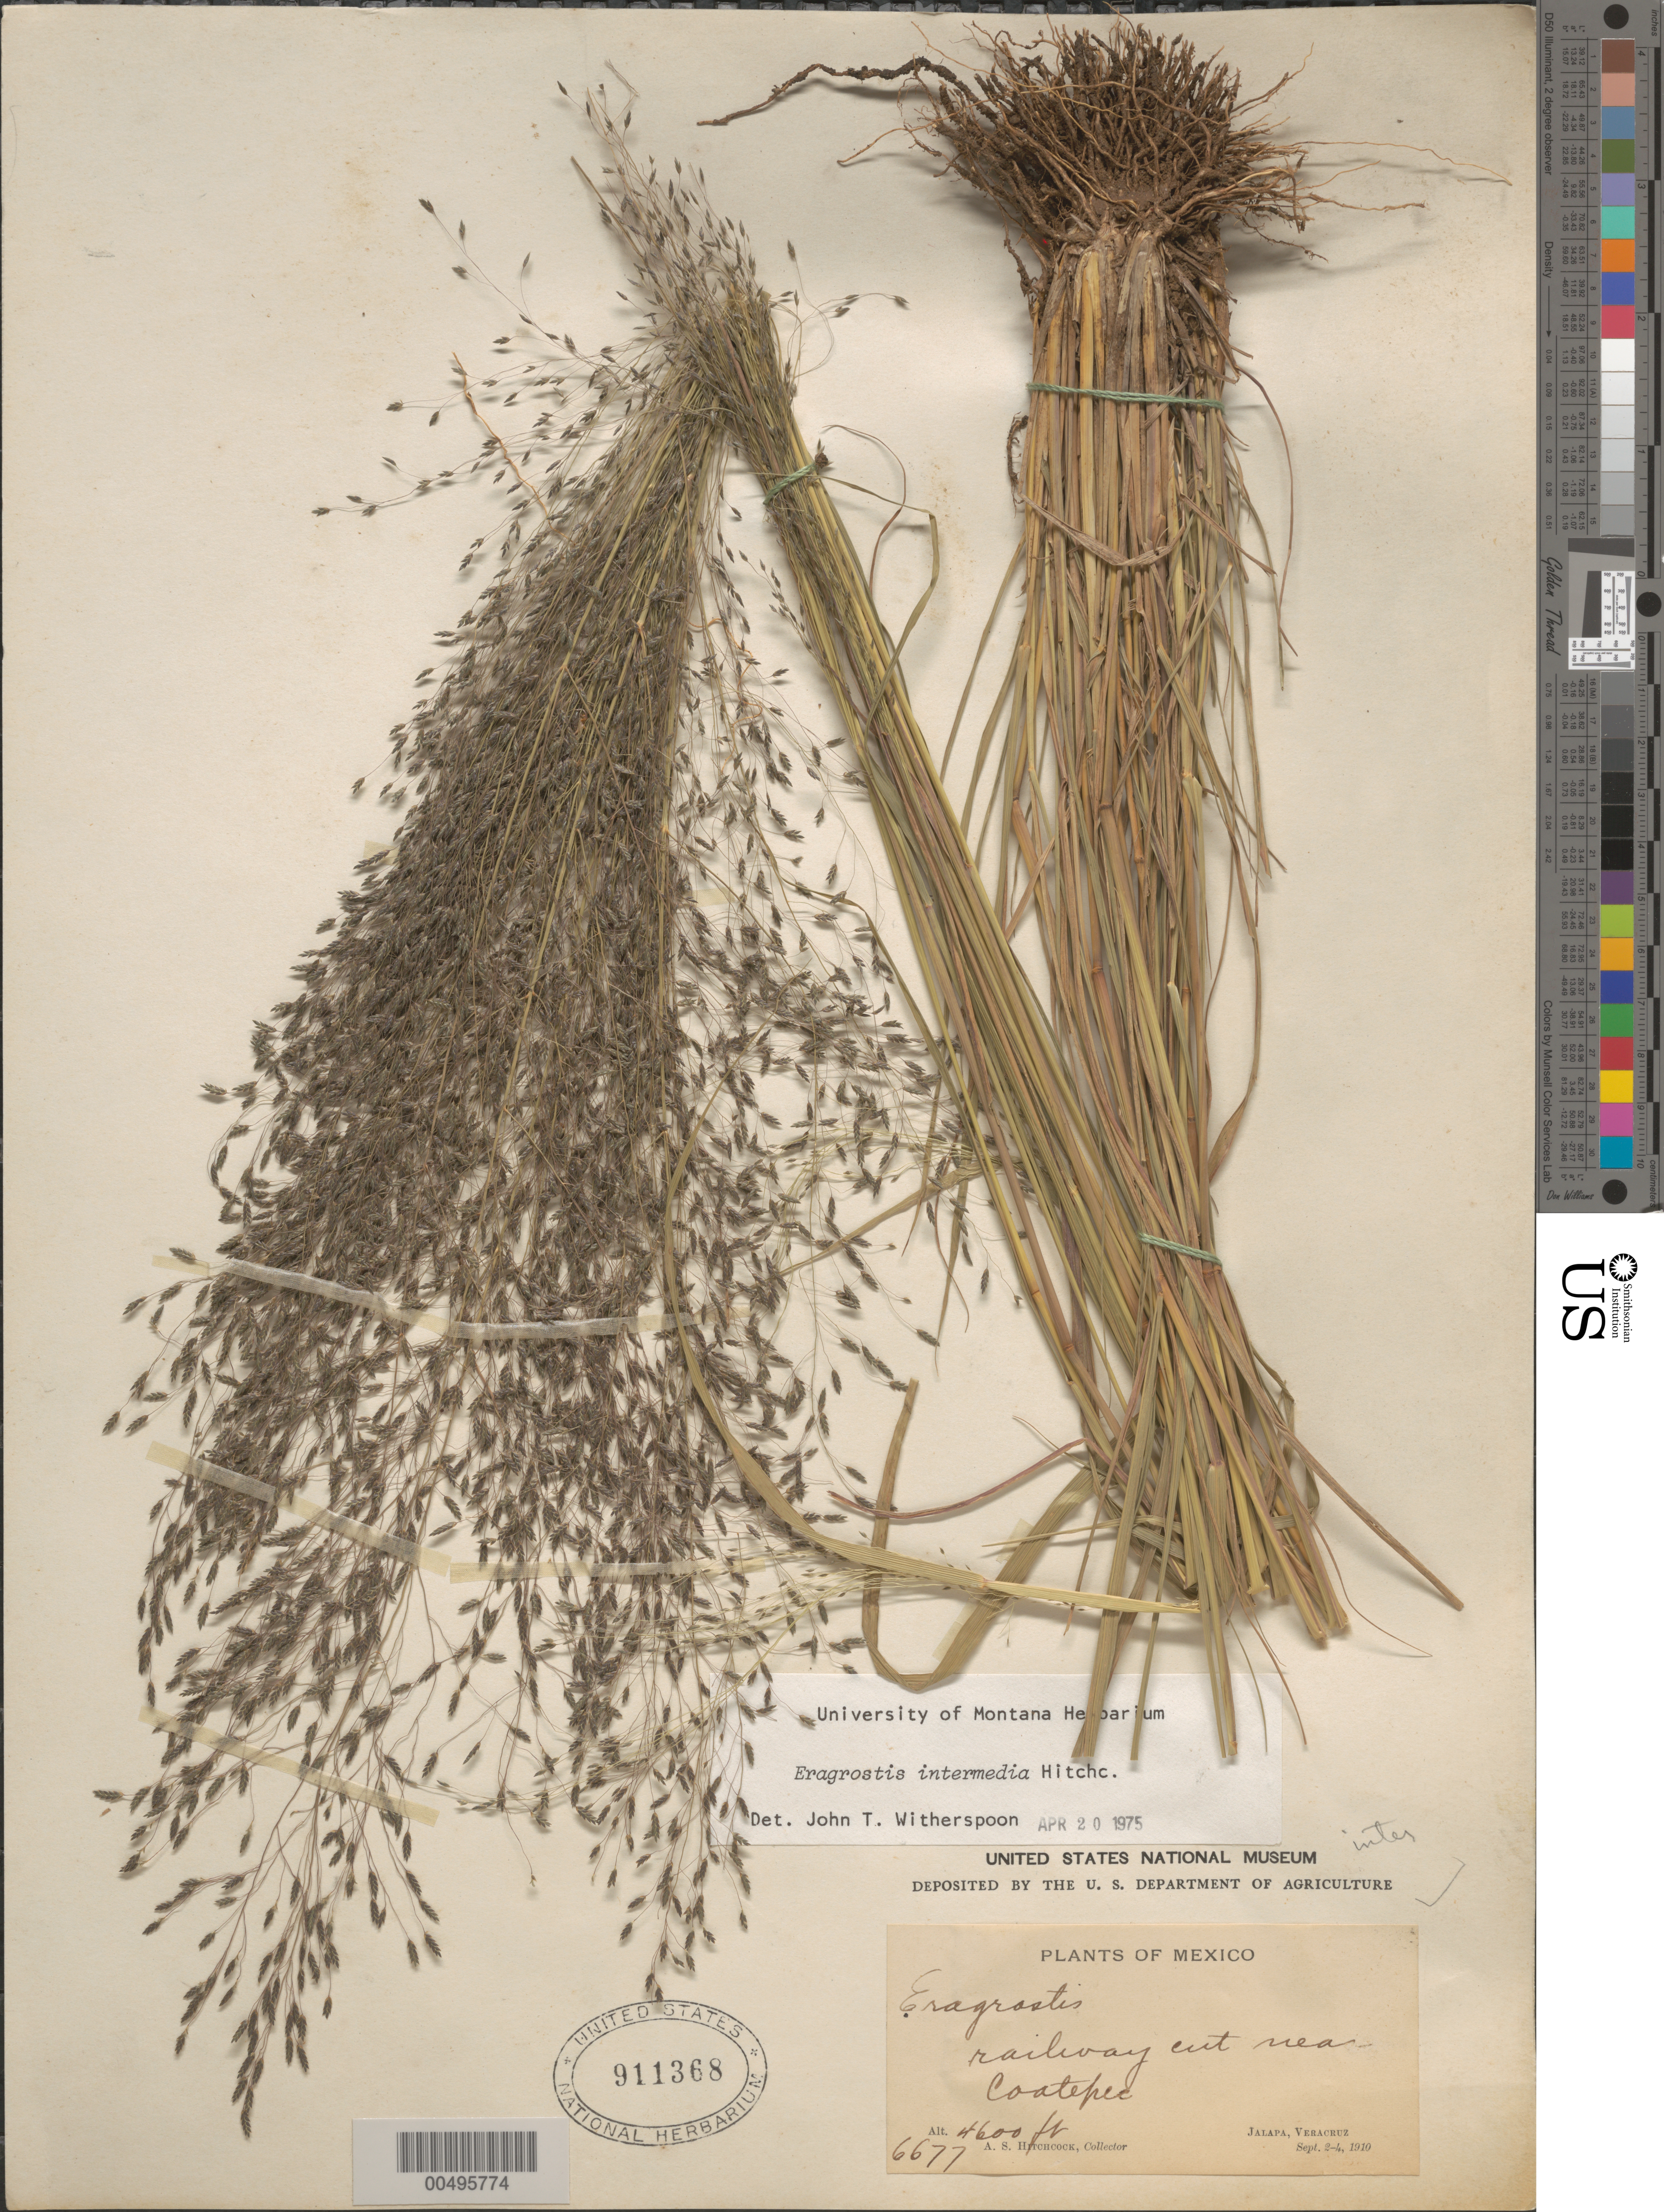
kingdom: Plantae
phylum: Tracheophyta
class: Liliopsida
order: Poales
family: Poaceae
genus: Eragrostis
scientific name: Eragrostis intermedia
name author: Hitchc.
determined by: Witherspoon, John T.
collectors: A. S. Hitchcock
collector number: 6677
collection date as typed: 2 Sep 1910 to 4 Sep 1910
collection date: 1910-09-02/1910-09-04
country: Mexico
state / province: Veracruz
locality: Jalapa, Coatepec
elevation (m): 1402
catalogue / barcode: US 911368